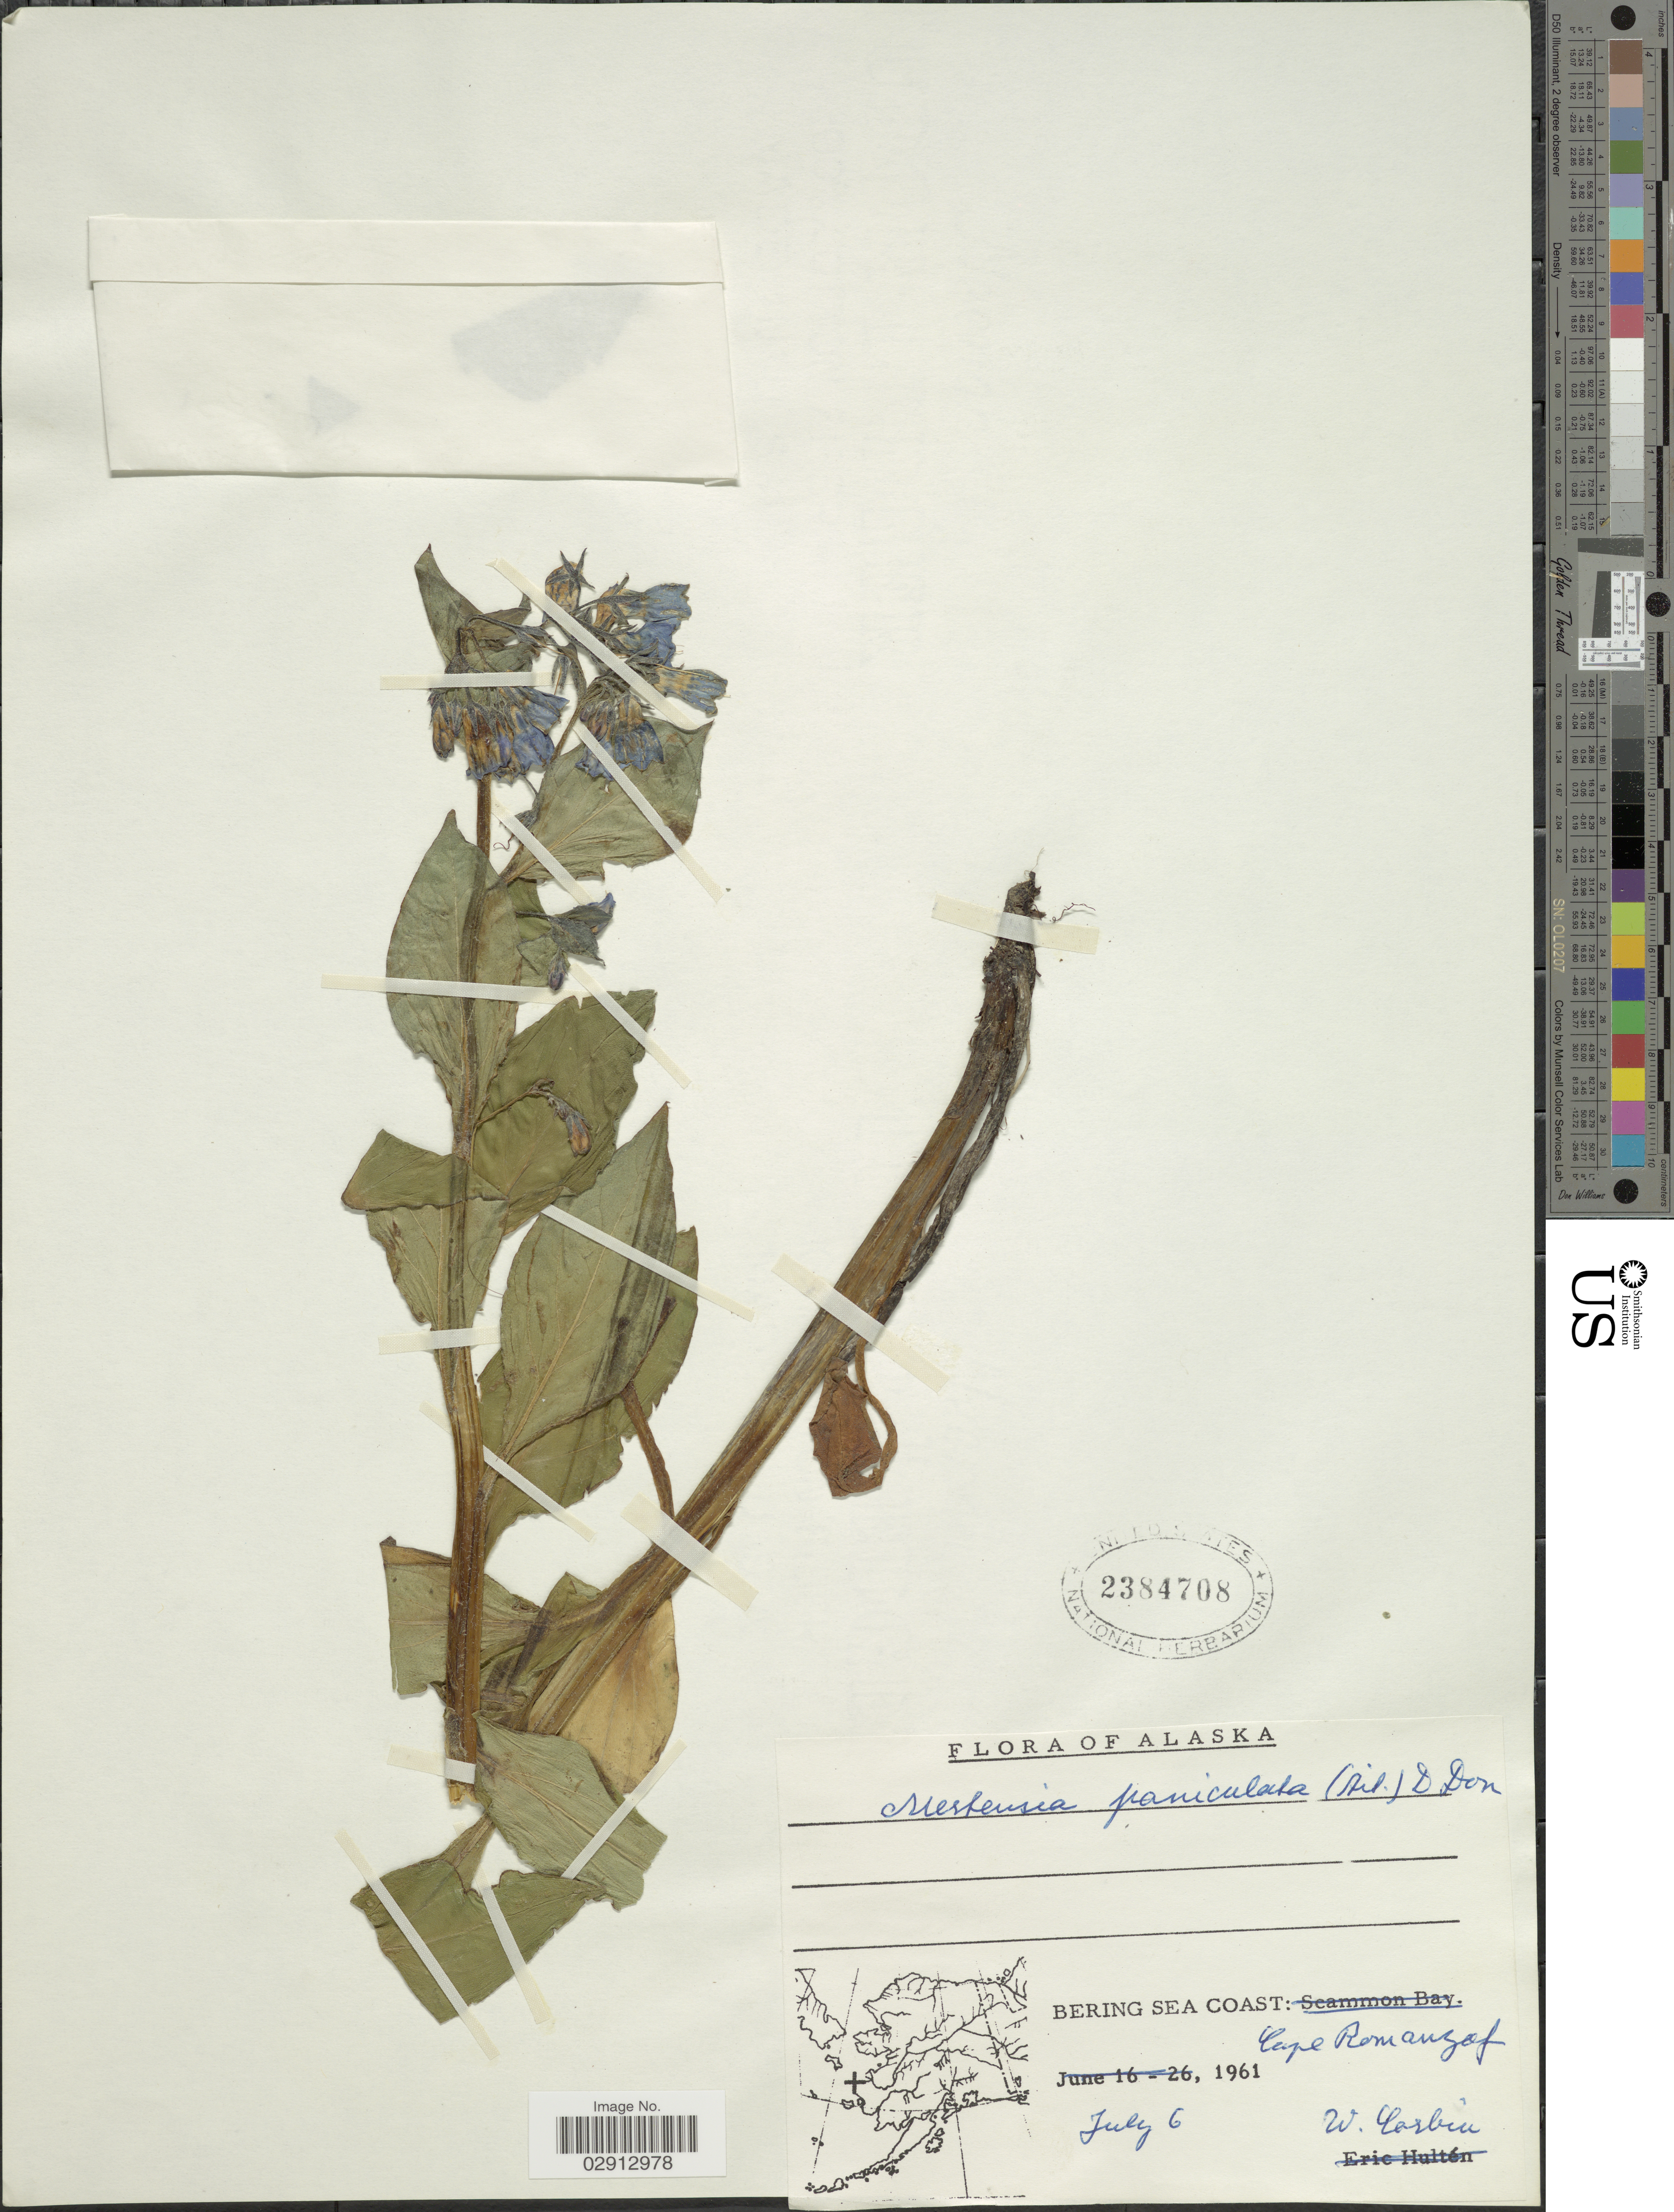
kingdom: Plantae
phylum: Tracheophyta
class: Magnoliopsida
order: Boraginales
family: Boraginaceae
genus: Mertensia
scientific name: Mertensia paniculata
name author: (Aiton) G. Don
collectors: W. Corbin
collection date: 1961-07-06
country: United States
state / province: Alaska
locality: Bering Sea Coast: Cape Romanzof.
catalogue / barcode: US 2384708